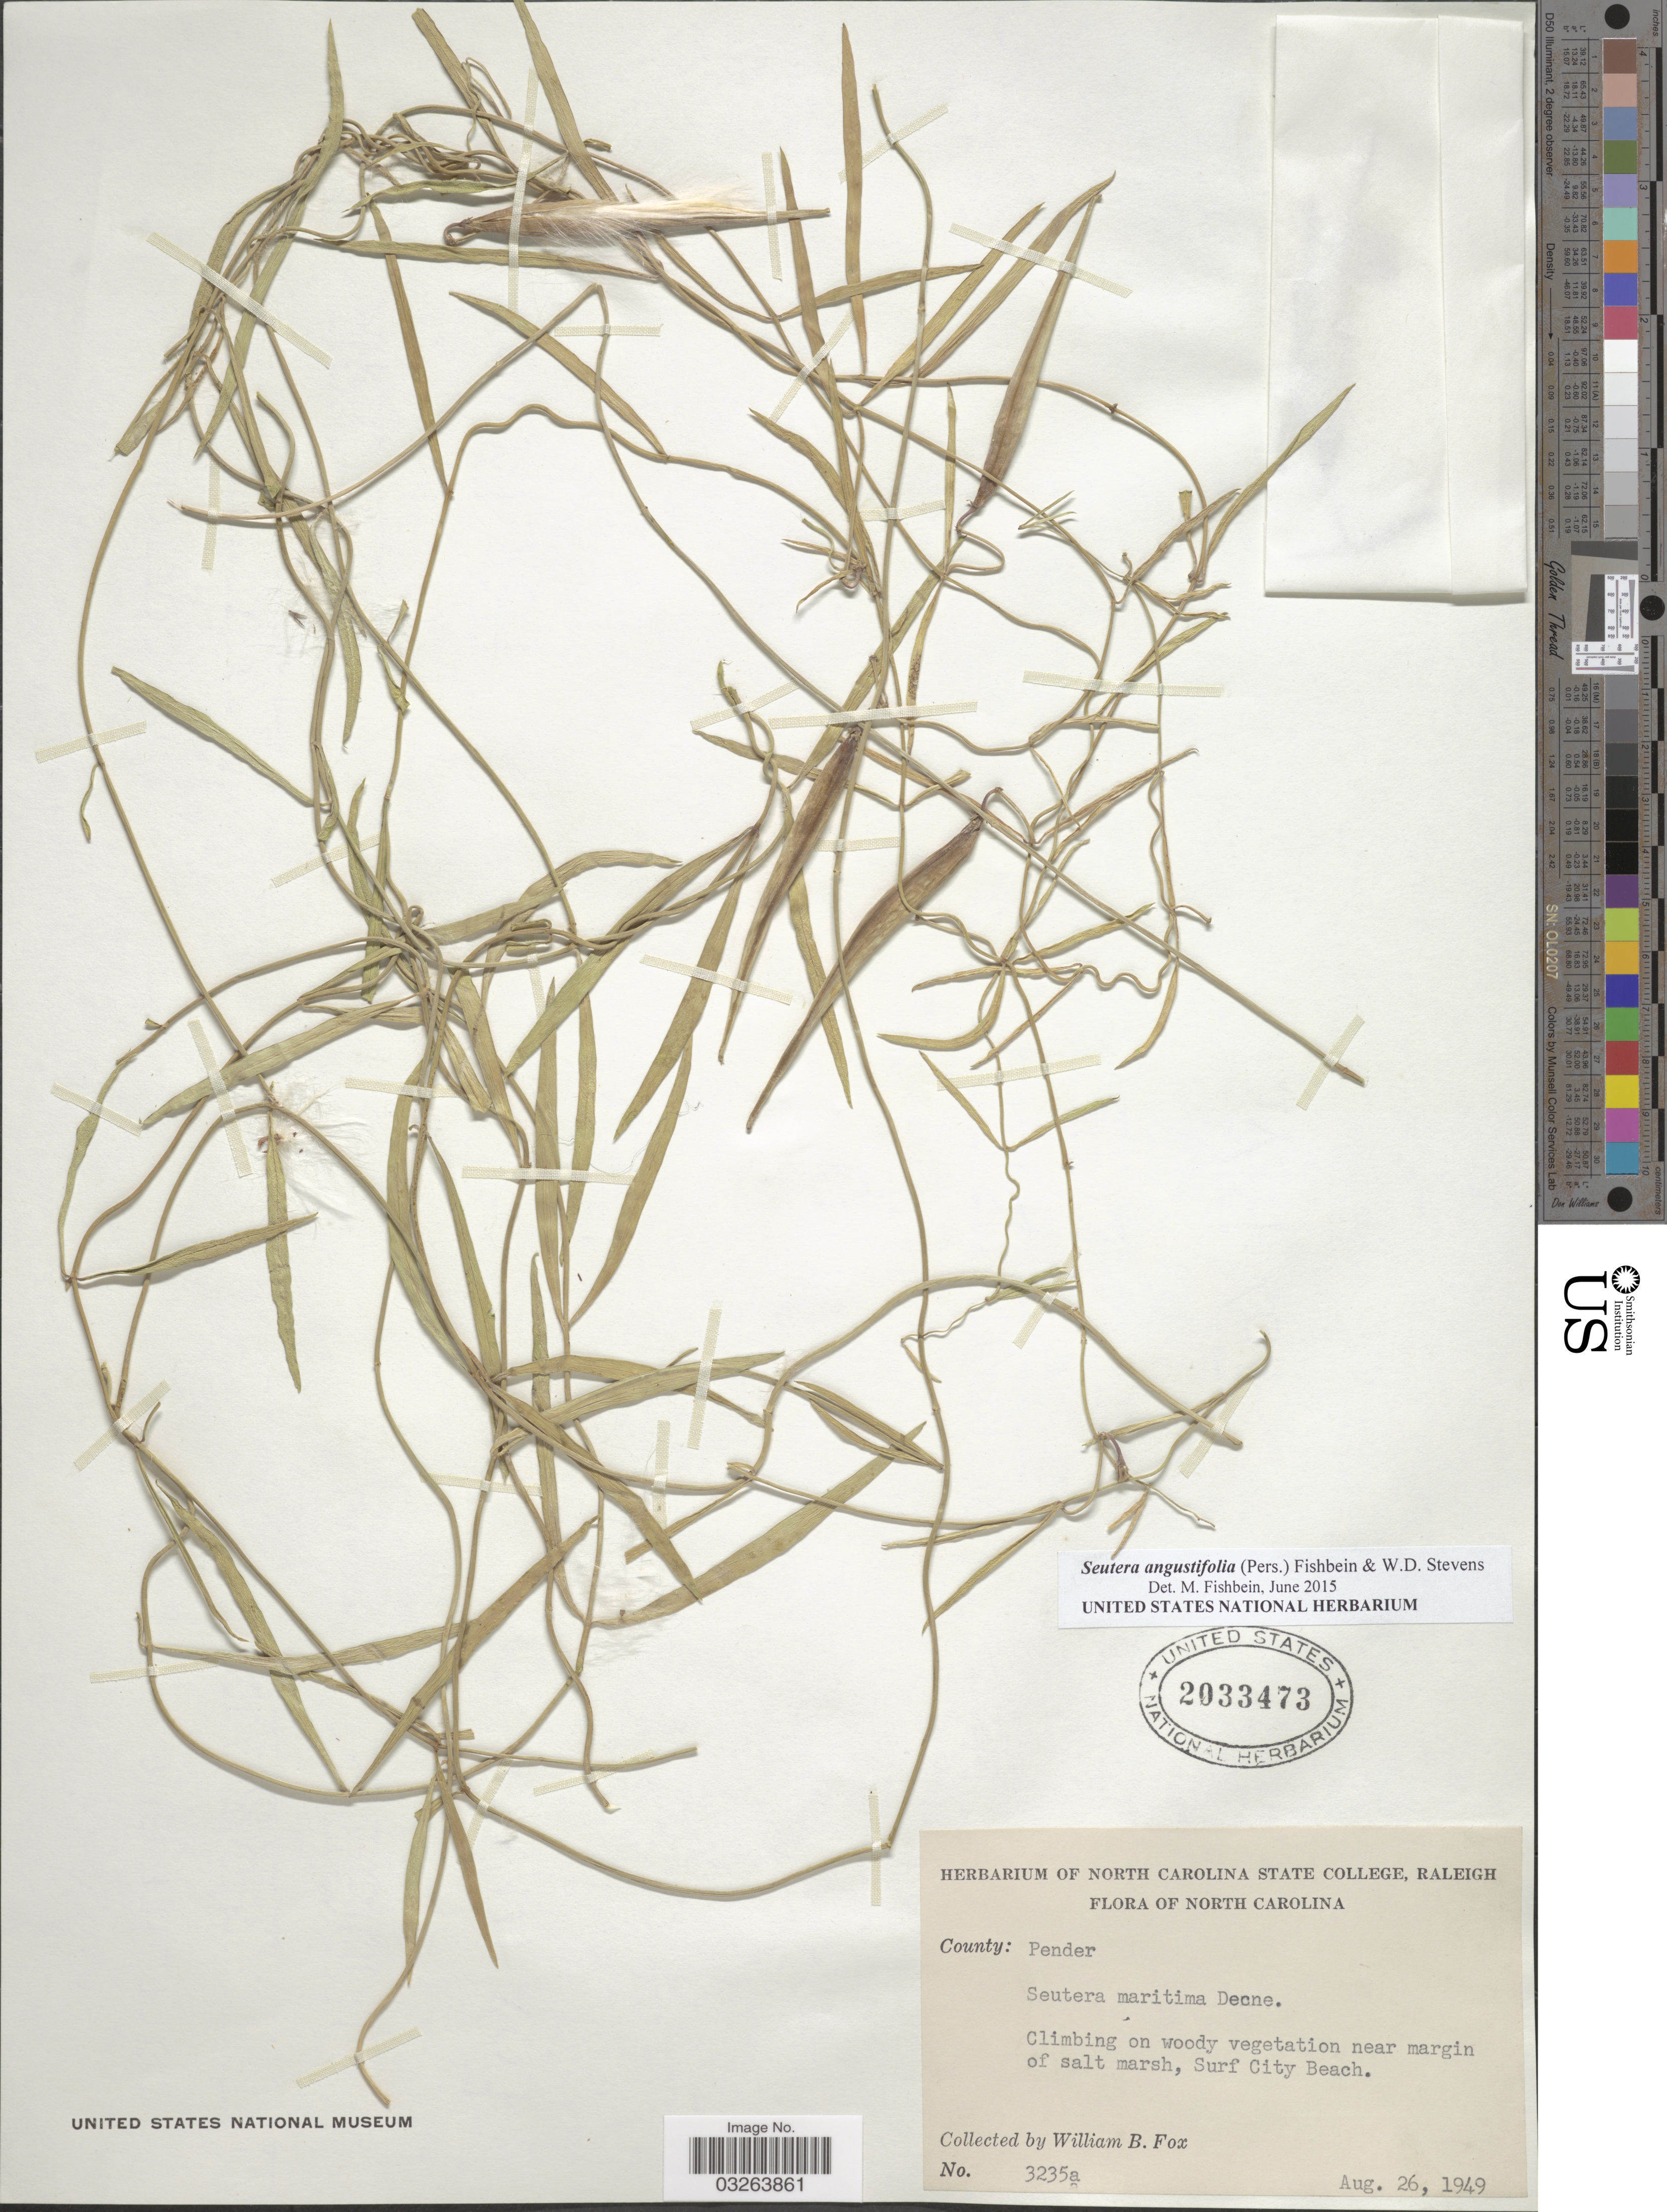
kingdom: Plantae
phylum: Tracheophyta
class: Magnoliopsida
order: Gentianales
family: Apocynaceae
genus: Seutera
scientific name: Seutera angustifolia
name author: Fishbein & W.D. Stevens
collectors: W. B. Fox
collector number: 3235a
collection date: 1949-08-26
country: United States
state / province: North Carolina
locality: Surf City Beach. County: Pender.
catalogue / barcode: US 2033473